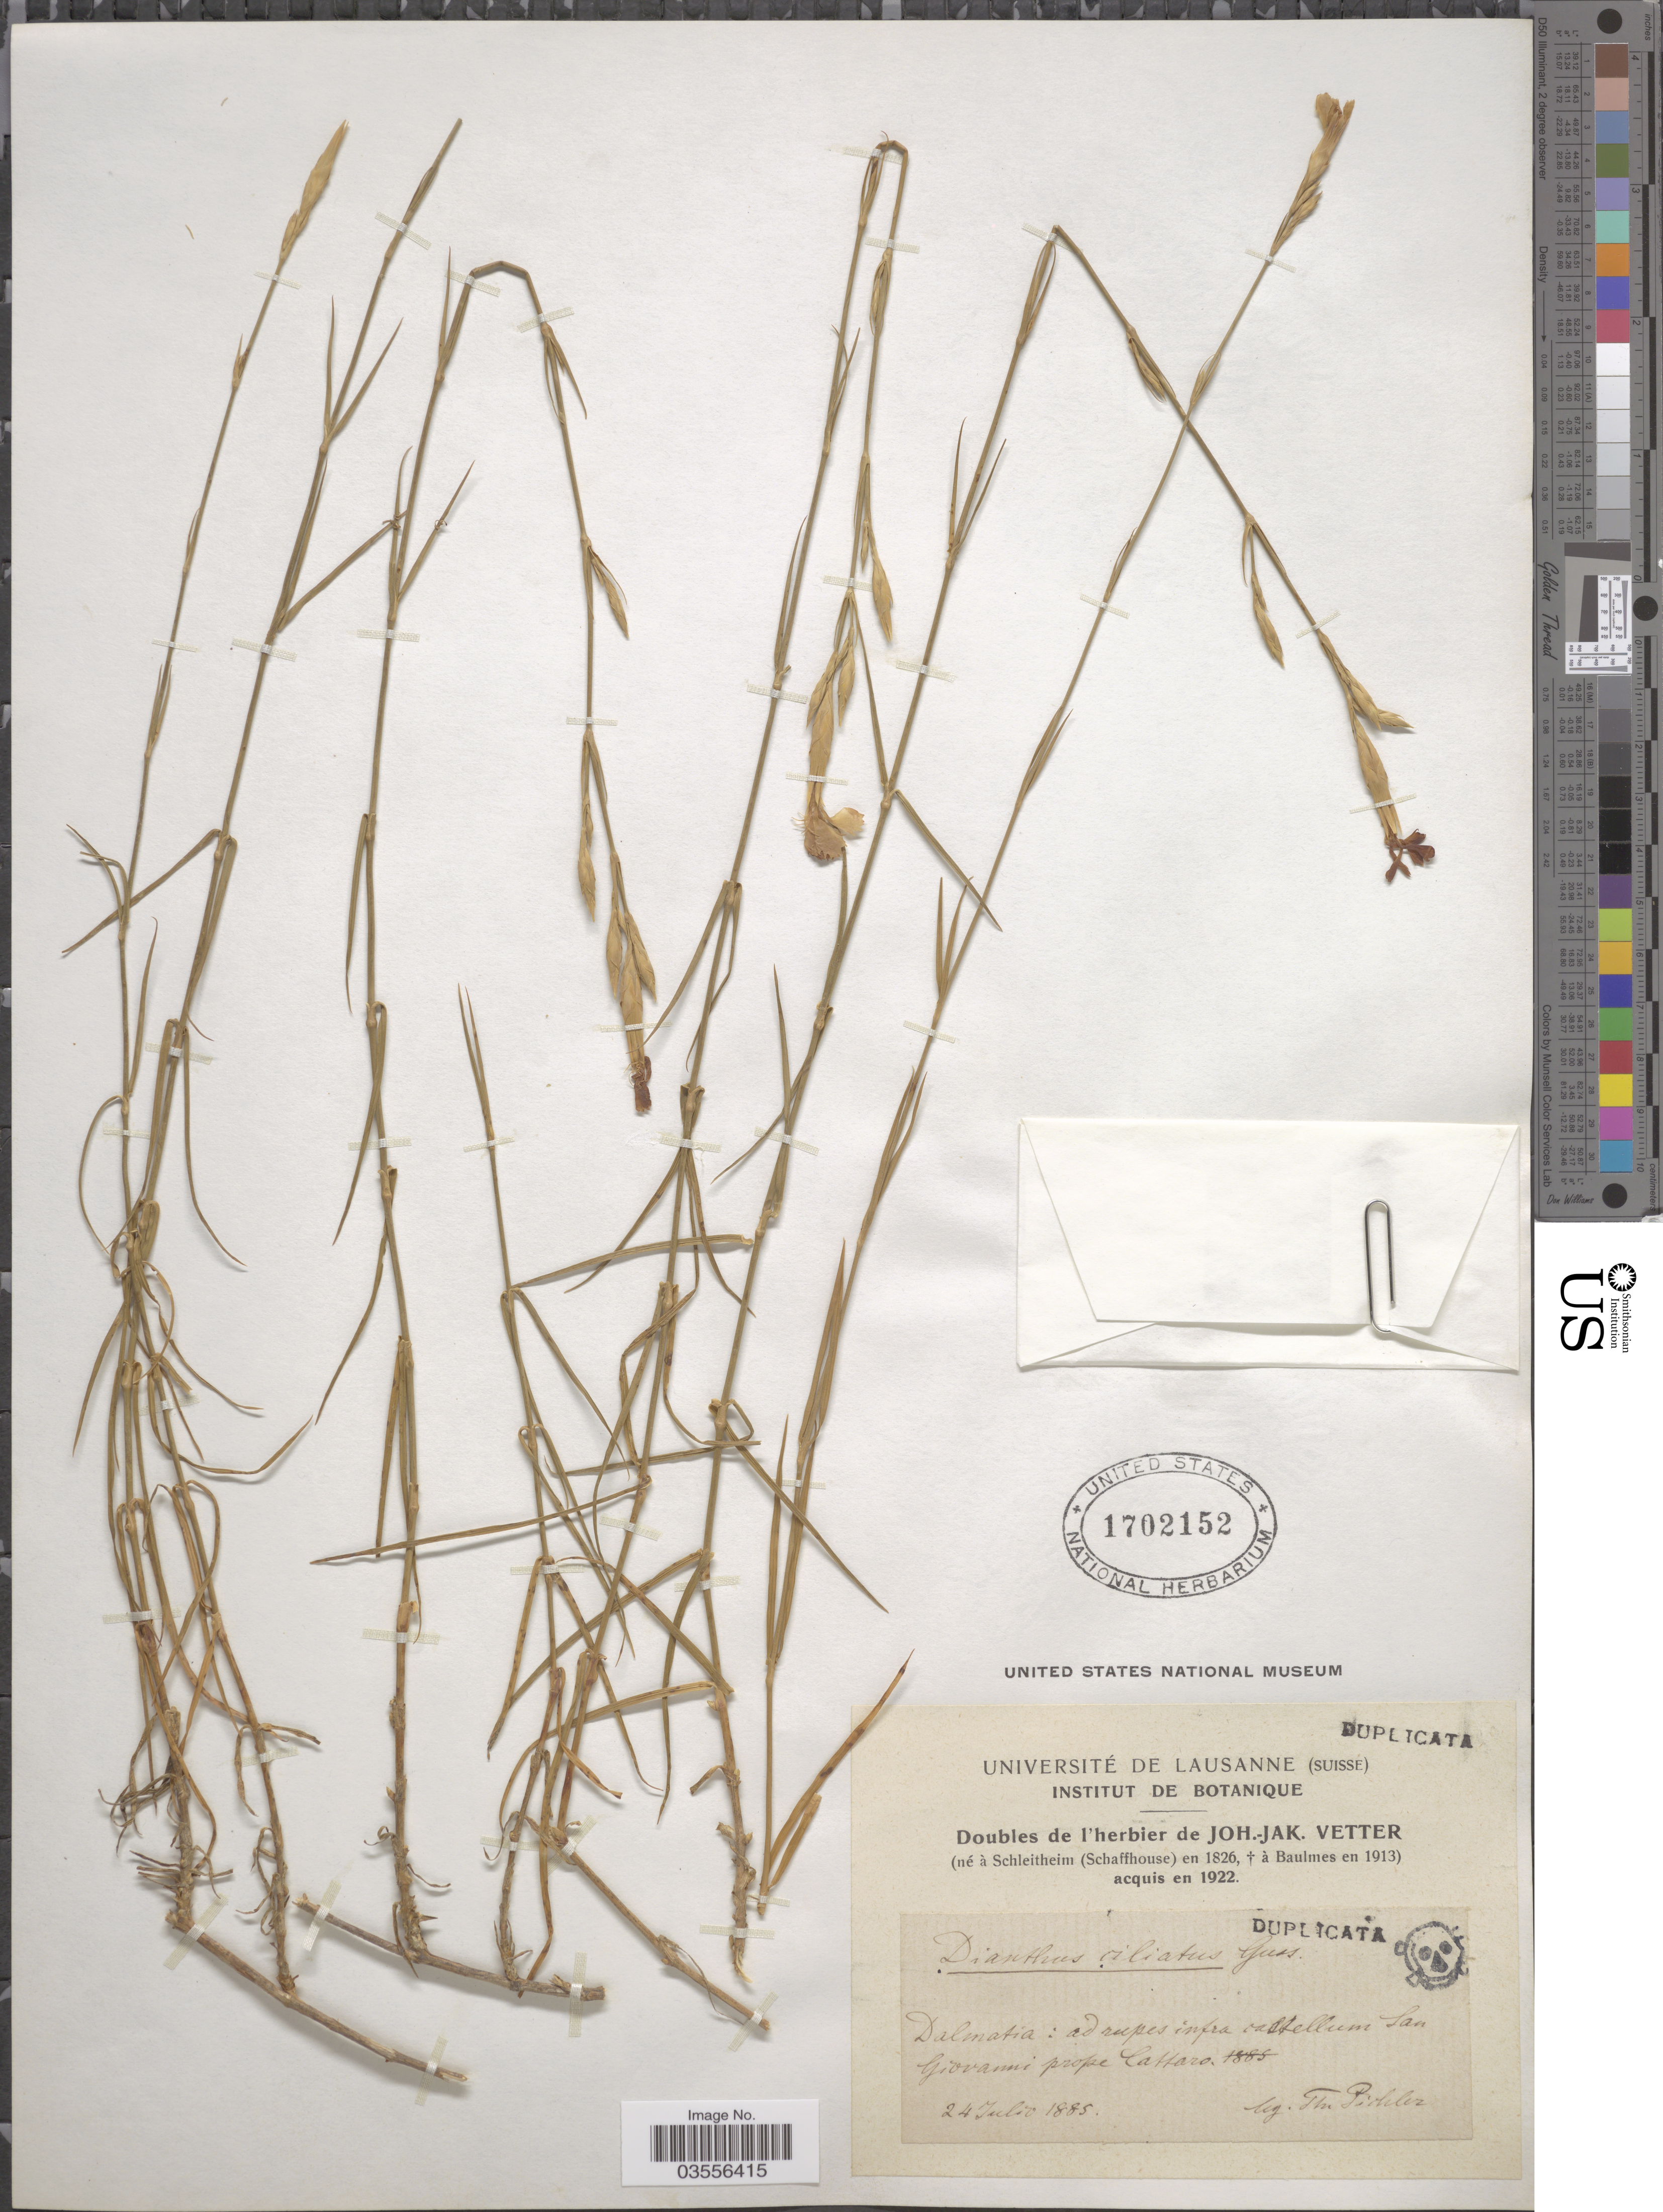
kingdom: Plantae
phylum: Tracheophyta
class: Magnoliopsida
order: Caryophyllales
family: Caryophyllaceae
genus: Dianthus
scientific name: Dianthus ciliatus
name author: Gussone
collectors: T. Pichler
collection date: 1885-07-24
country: Switzerland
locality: Dalmatia: ad rupes infra castellum San Giovanni prope Cattaro.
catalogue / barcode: US 1702152